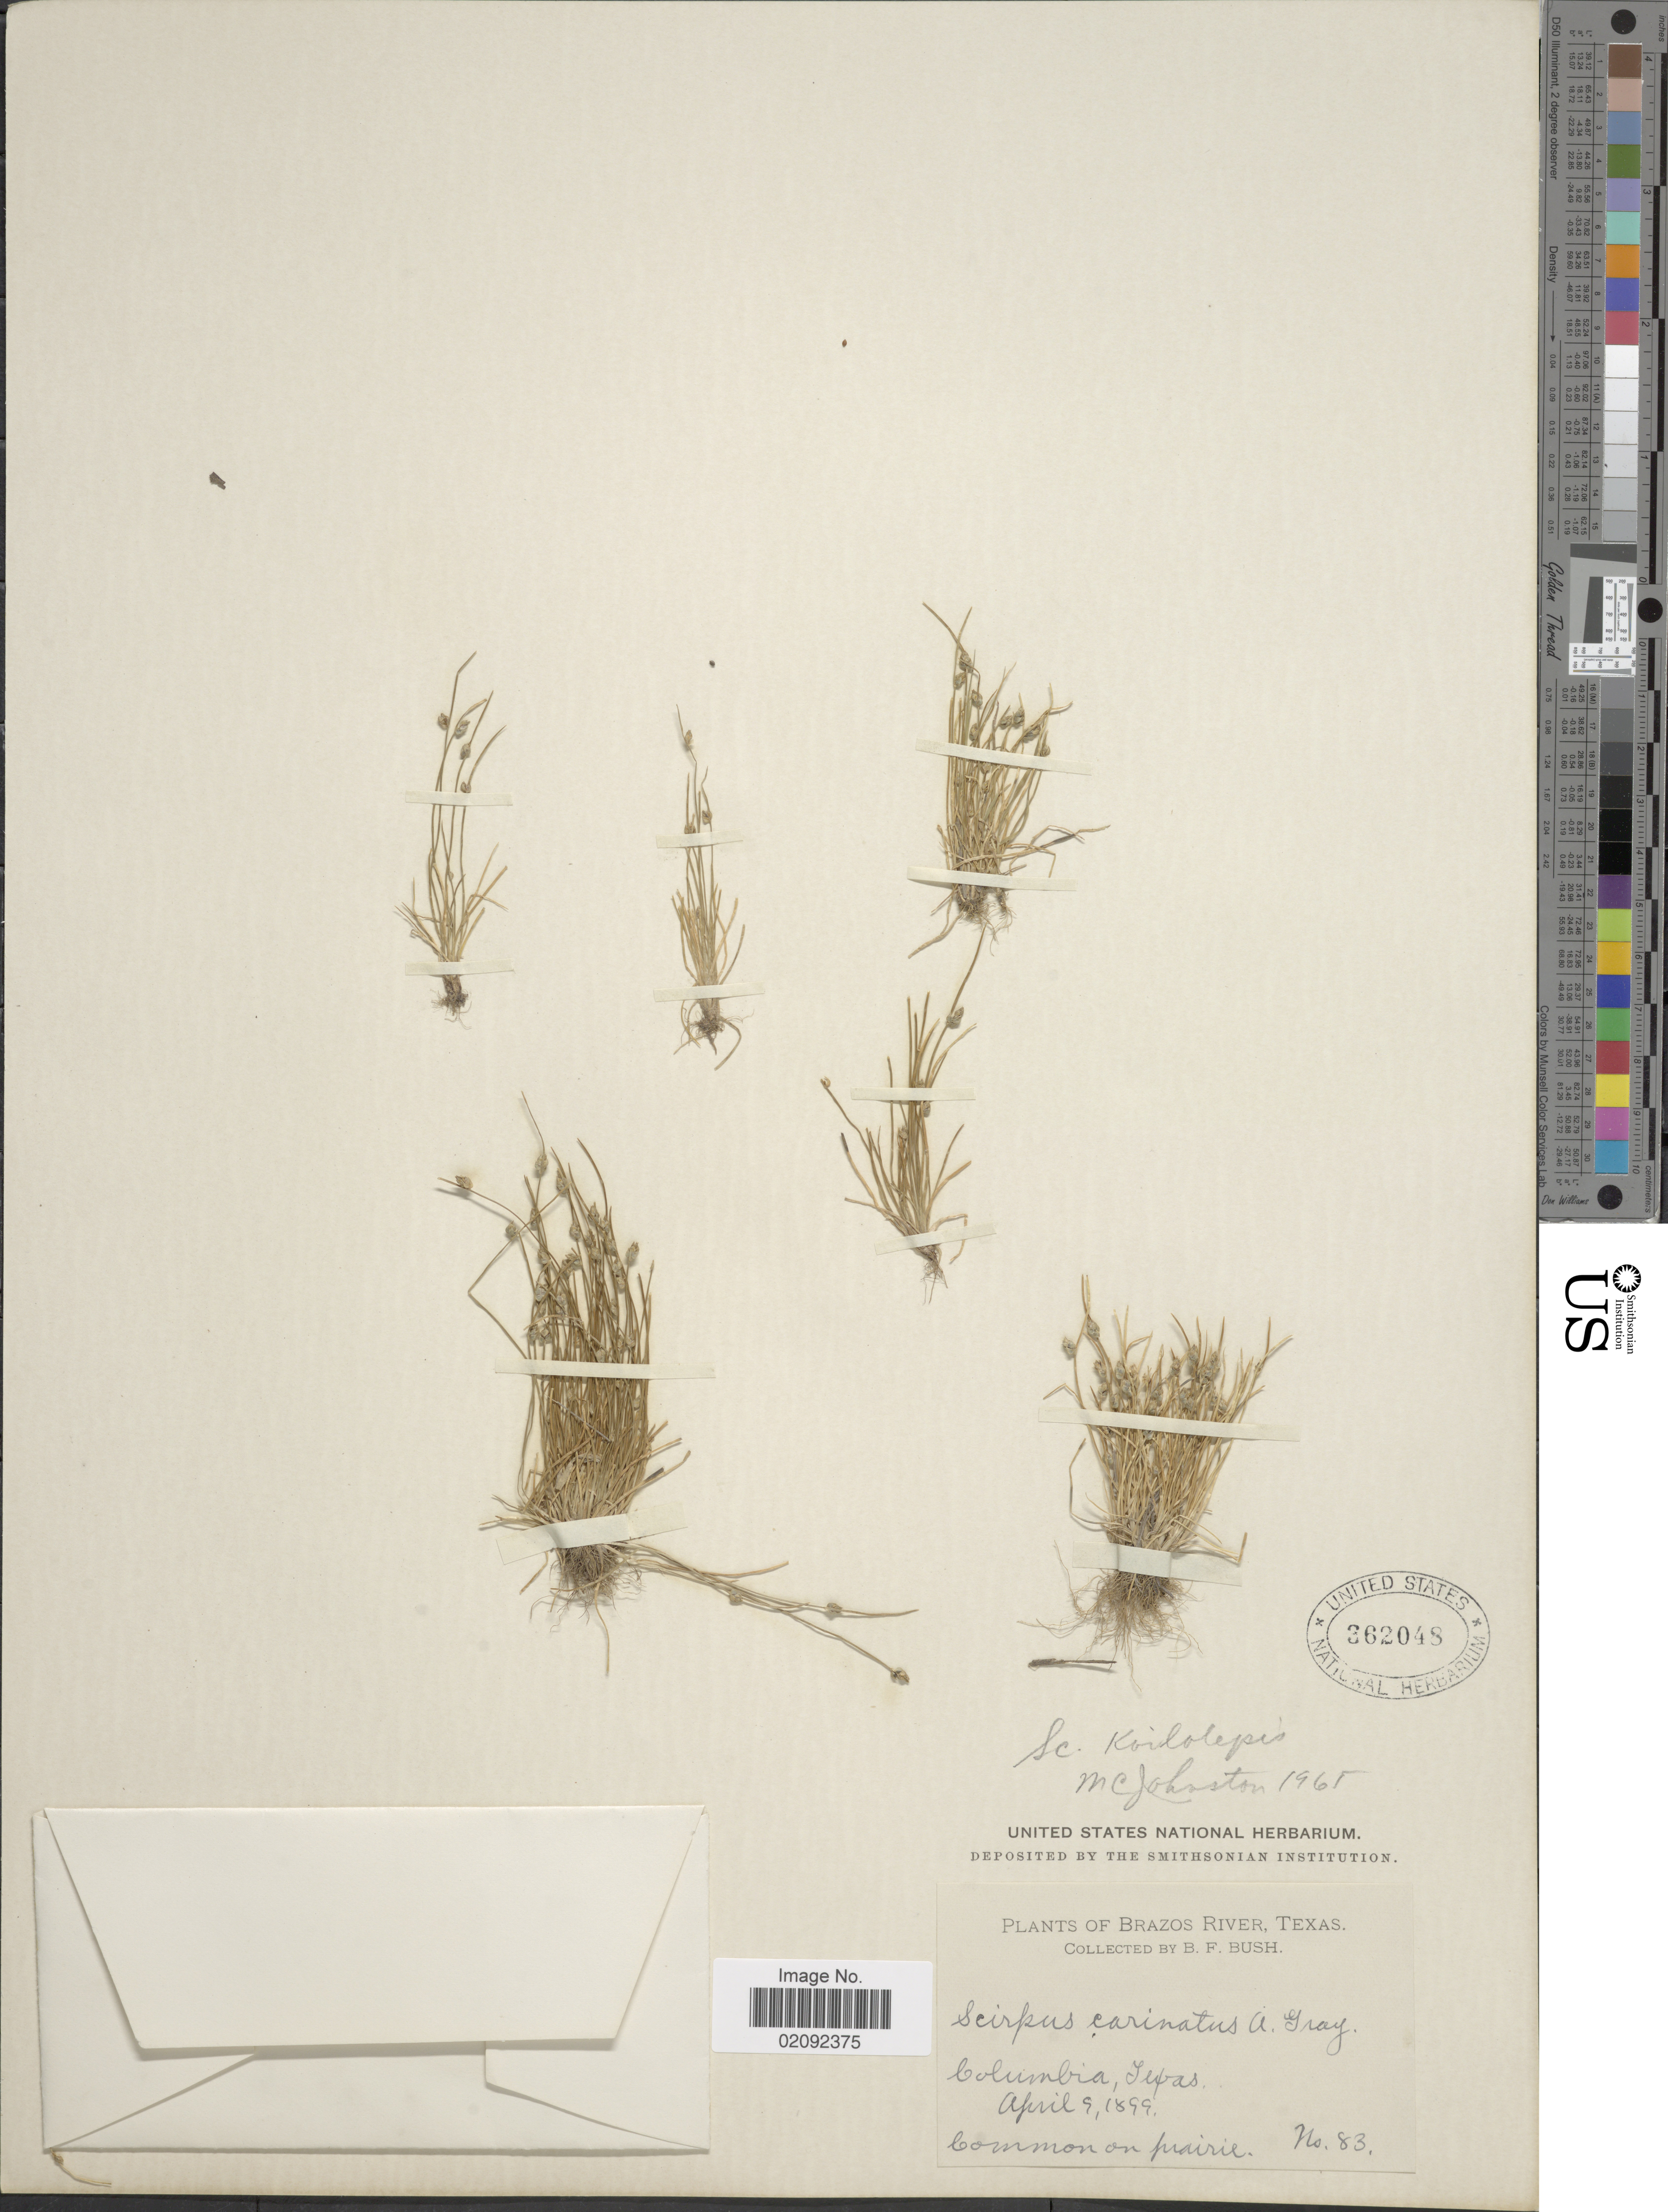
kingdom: Plantae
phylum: Tracheophyta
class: Liliopsida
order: Poales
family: Cyperaceae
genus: Isolepis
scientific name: Isolepis carinata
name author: Hook. & Arn. ex Torr.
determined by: Strong, M. T., (US), Smithsonian Institution - National Museum of Natural History (UNITED STATES)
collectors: B. F. Bush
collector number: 83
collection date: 1899-04-09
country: United States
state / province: Texas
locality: Brazos River, Columbia , Common on prairie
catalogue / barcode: US 362048